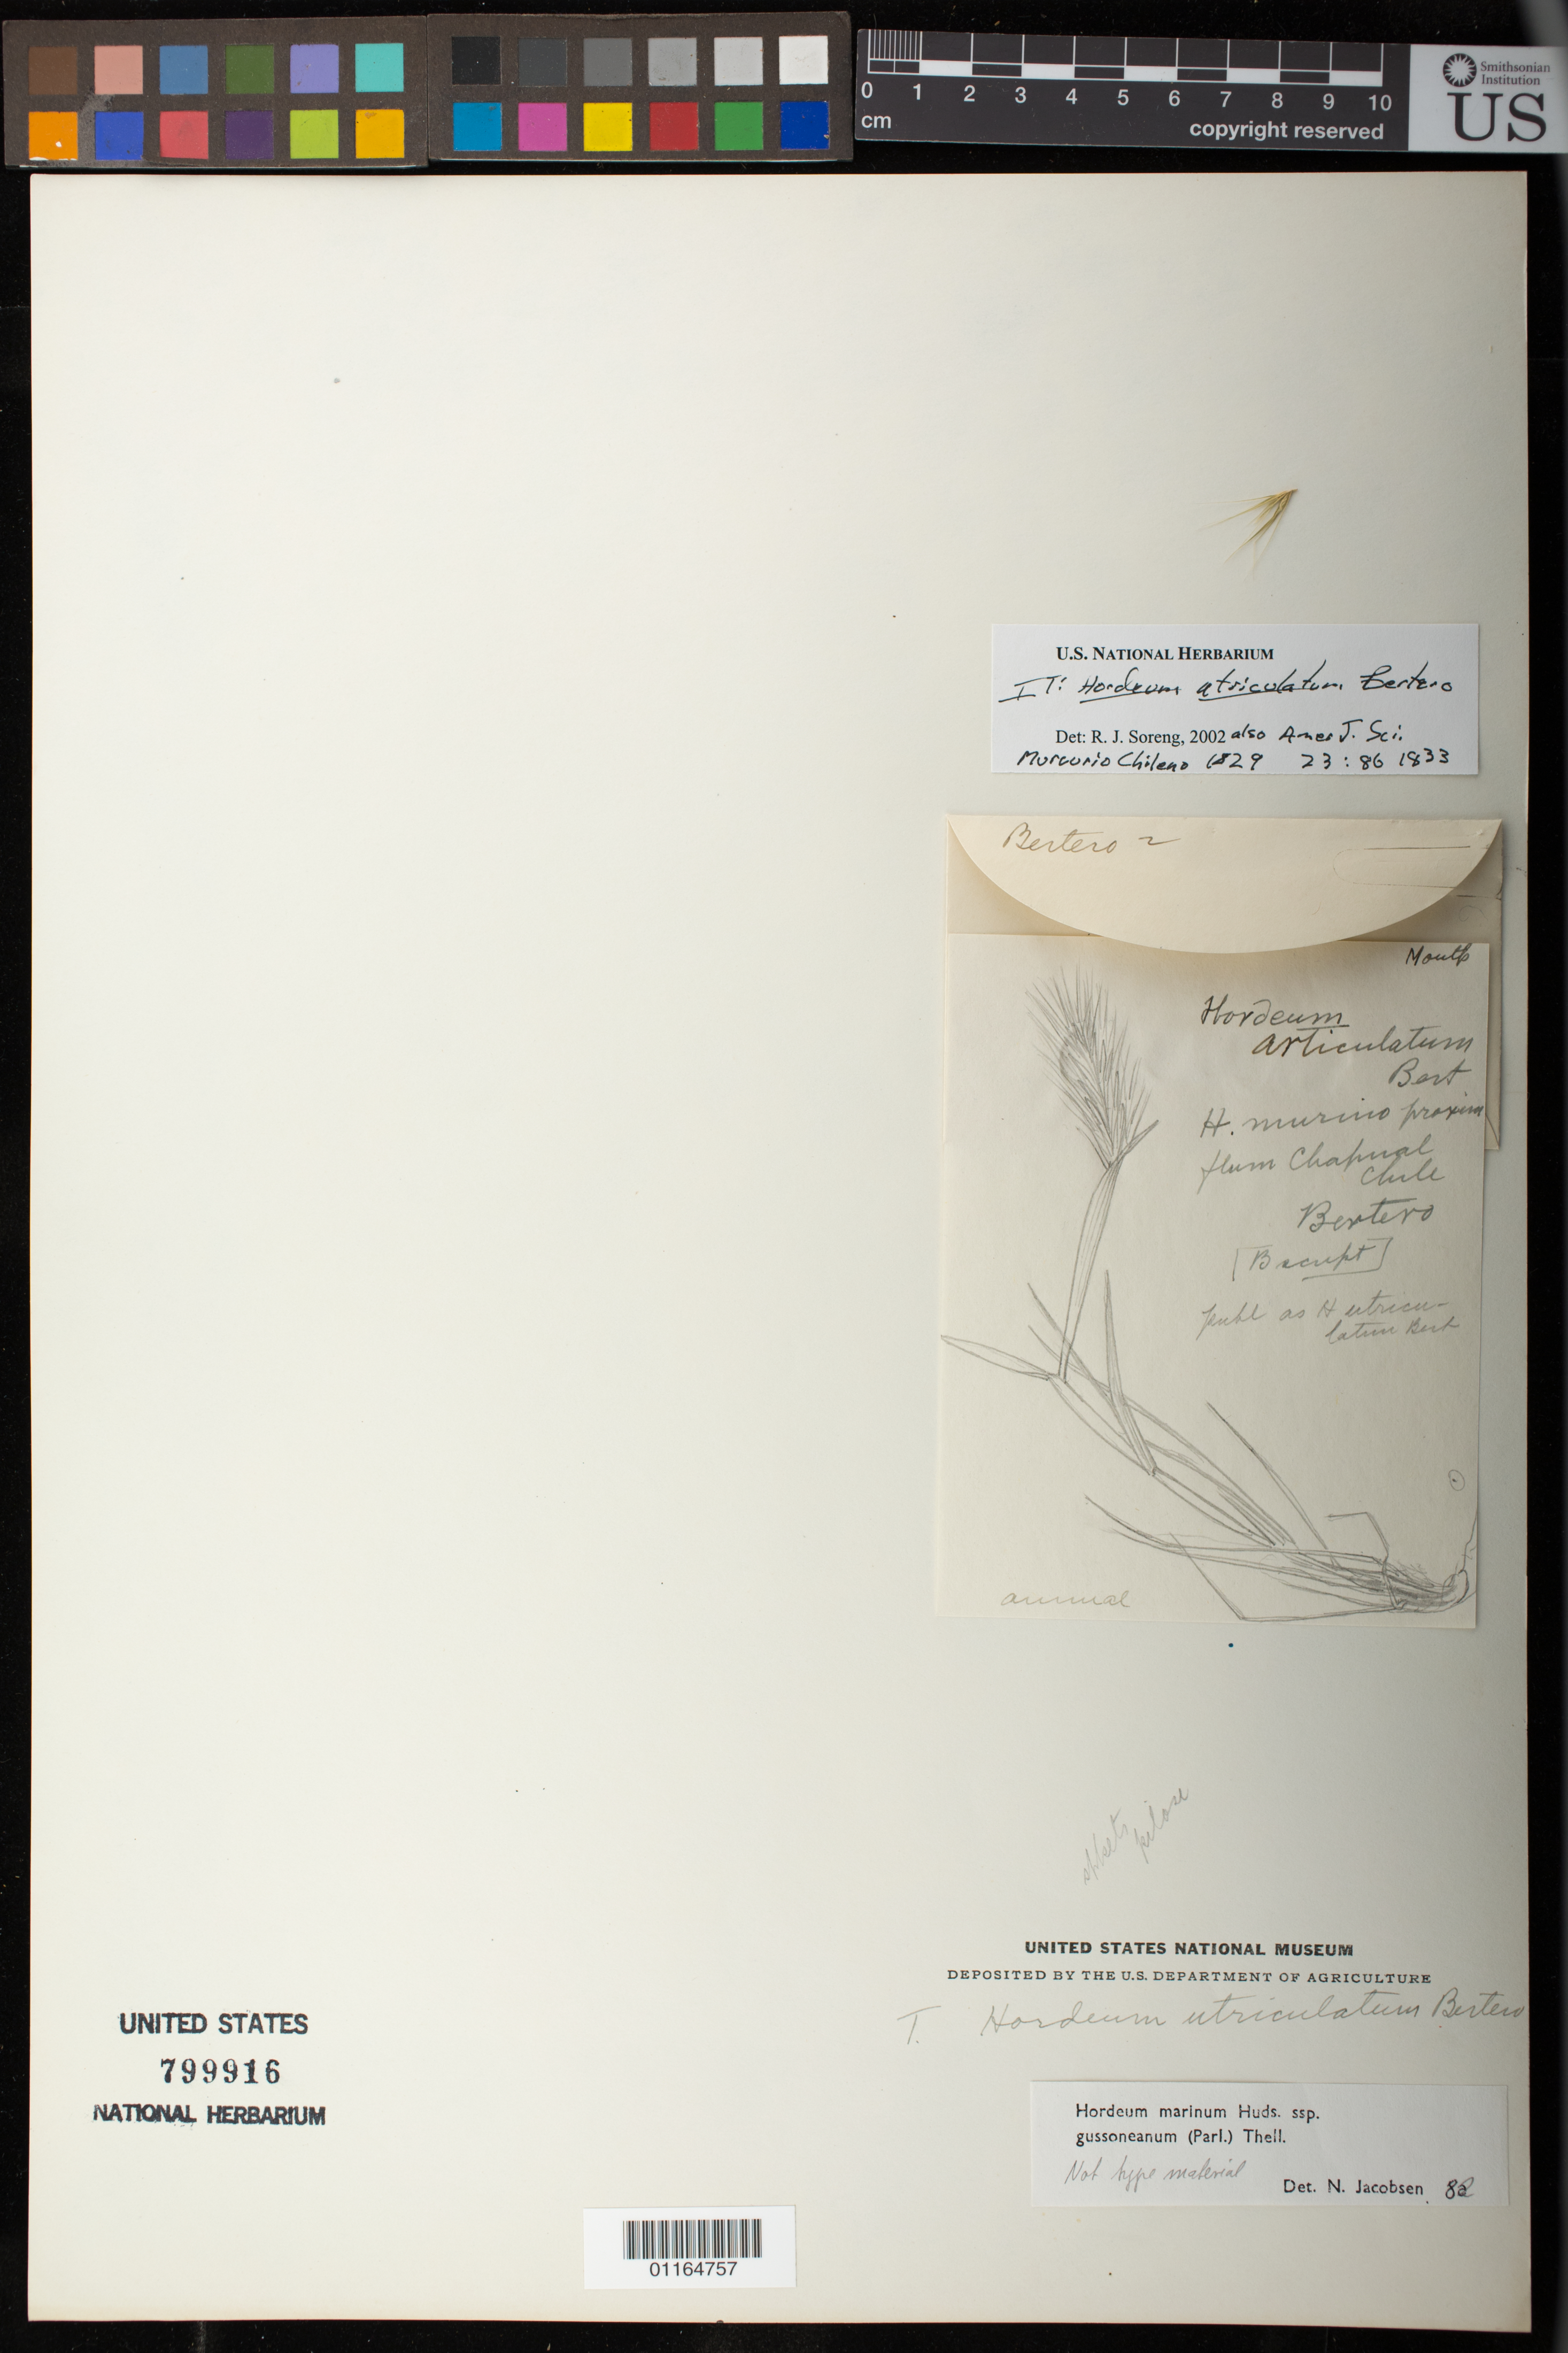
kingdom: Plantae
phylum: Tracheophyta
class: Liliopsida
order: Poales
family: Poaceae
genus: Hordeum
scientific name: Hordeum utriculatum Bertero, nom. nud.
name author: Bertero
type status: Possible Type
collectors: C. L. G. Bertero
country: Chile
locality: Chapual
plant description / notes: Fragmentary material of type (?) specimen ex herb. unknown (herb. Bertero?). Another possible type of this name (Bertero 331) is mounted and filed with Hordeum berteroanum E. Desv. (of which it is apparently also a type).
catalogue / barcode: US 799916